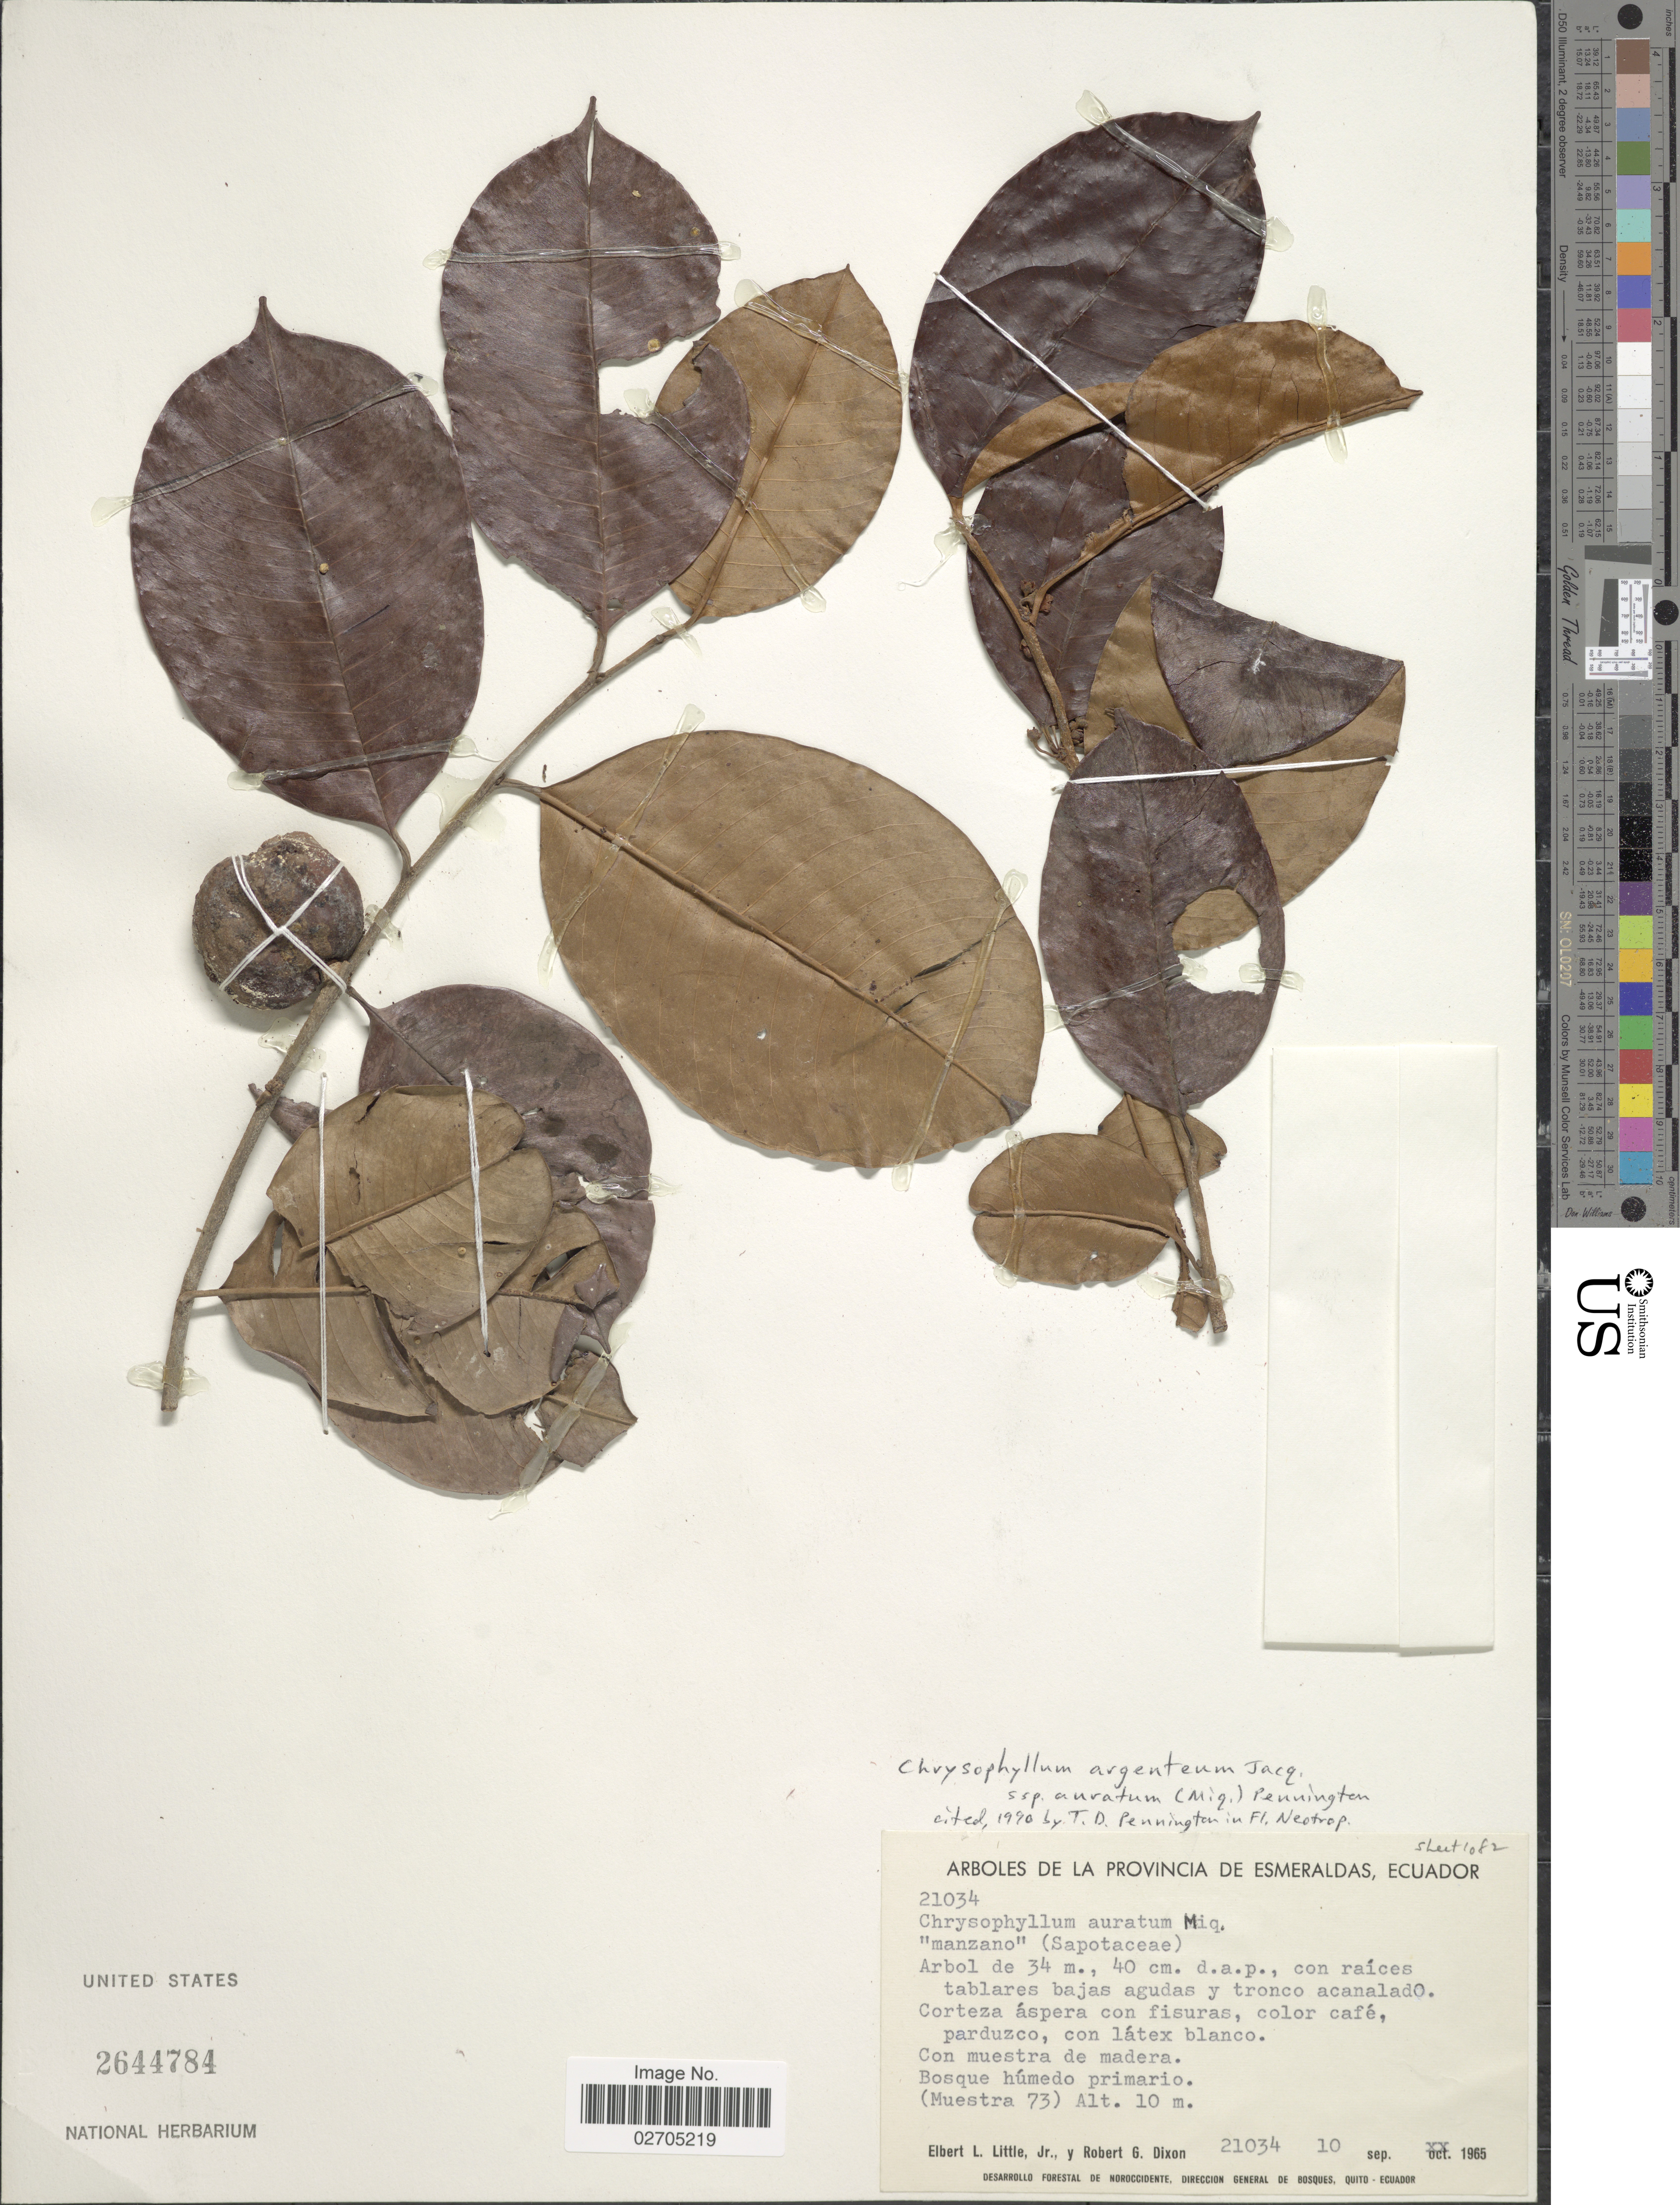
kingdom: Plantae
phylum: Tracheophyta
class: Magnoliopsida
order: Ericales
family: Sapotaceae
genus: Chrysophyllum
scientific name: Chrysophyllum argenteum subsp. auratum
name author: (Miq.) T.D. Penn.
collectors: E. L. Little & R. G. Dixon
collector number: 21034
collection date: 1965-09-10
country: Ecuador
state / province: Esmeraldas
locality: Con muestra de madera, Bosque humedo primario, (Muestra 73).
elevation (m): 10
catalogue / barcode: US 2644784